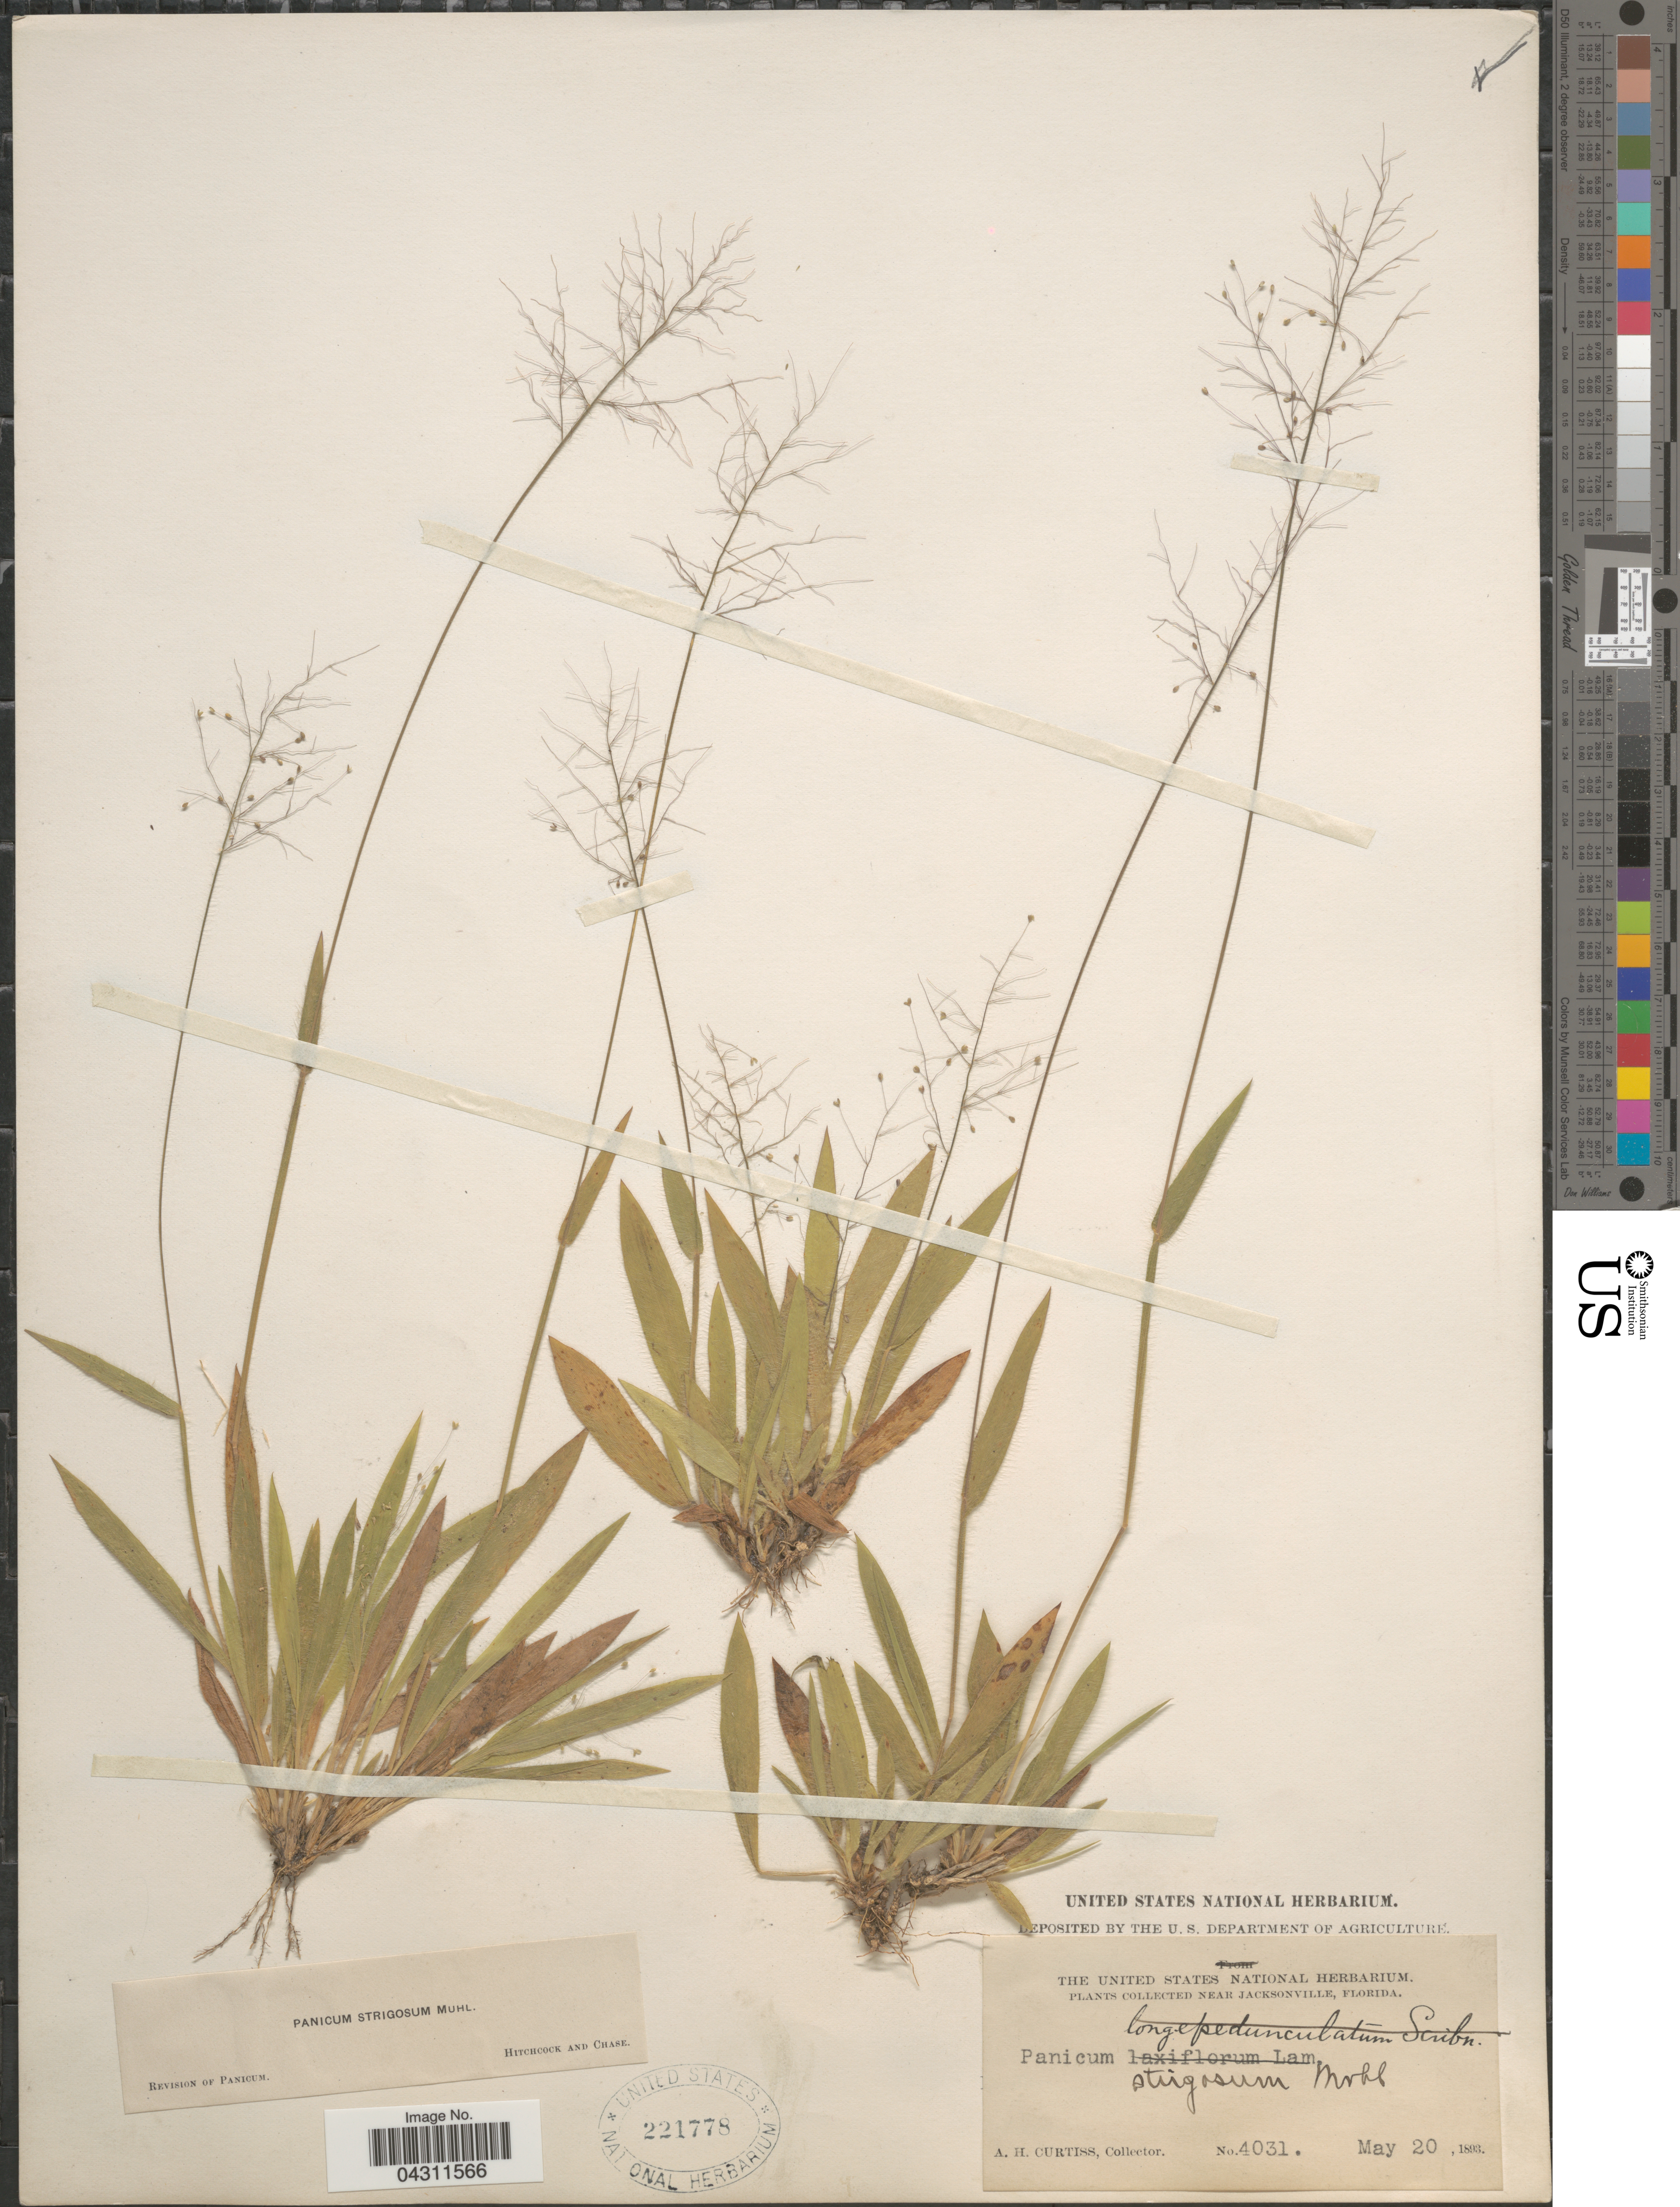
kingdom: Plantae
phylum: Tracheophyta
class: Liliopsida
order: Poales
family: Poaceae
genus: Dichanthelium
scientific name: Dichanthelium strigosum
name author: (Muhl. ex Elliott) Freckmann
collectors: A. H. Curtiss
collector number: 4031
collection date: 1893-05-20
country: United States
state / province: Florida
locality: Near Jacksonville.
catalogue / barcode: US 221778